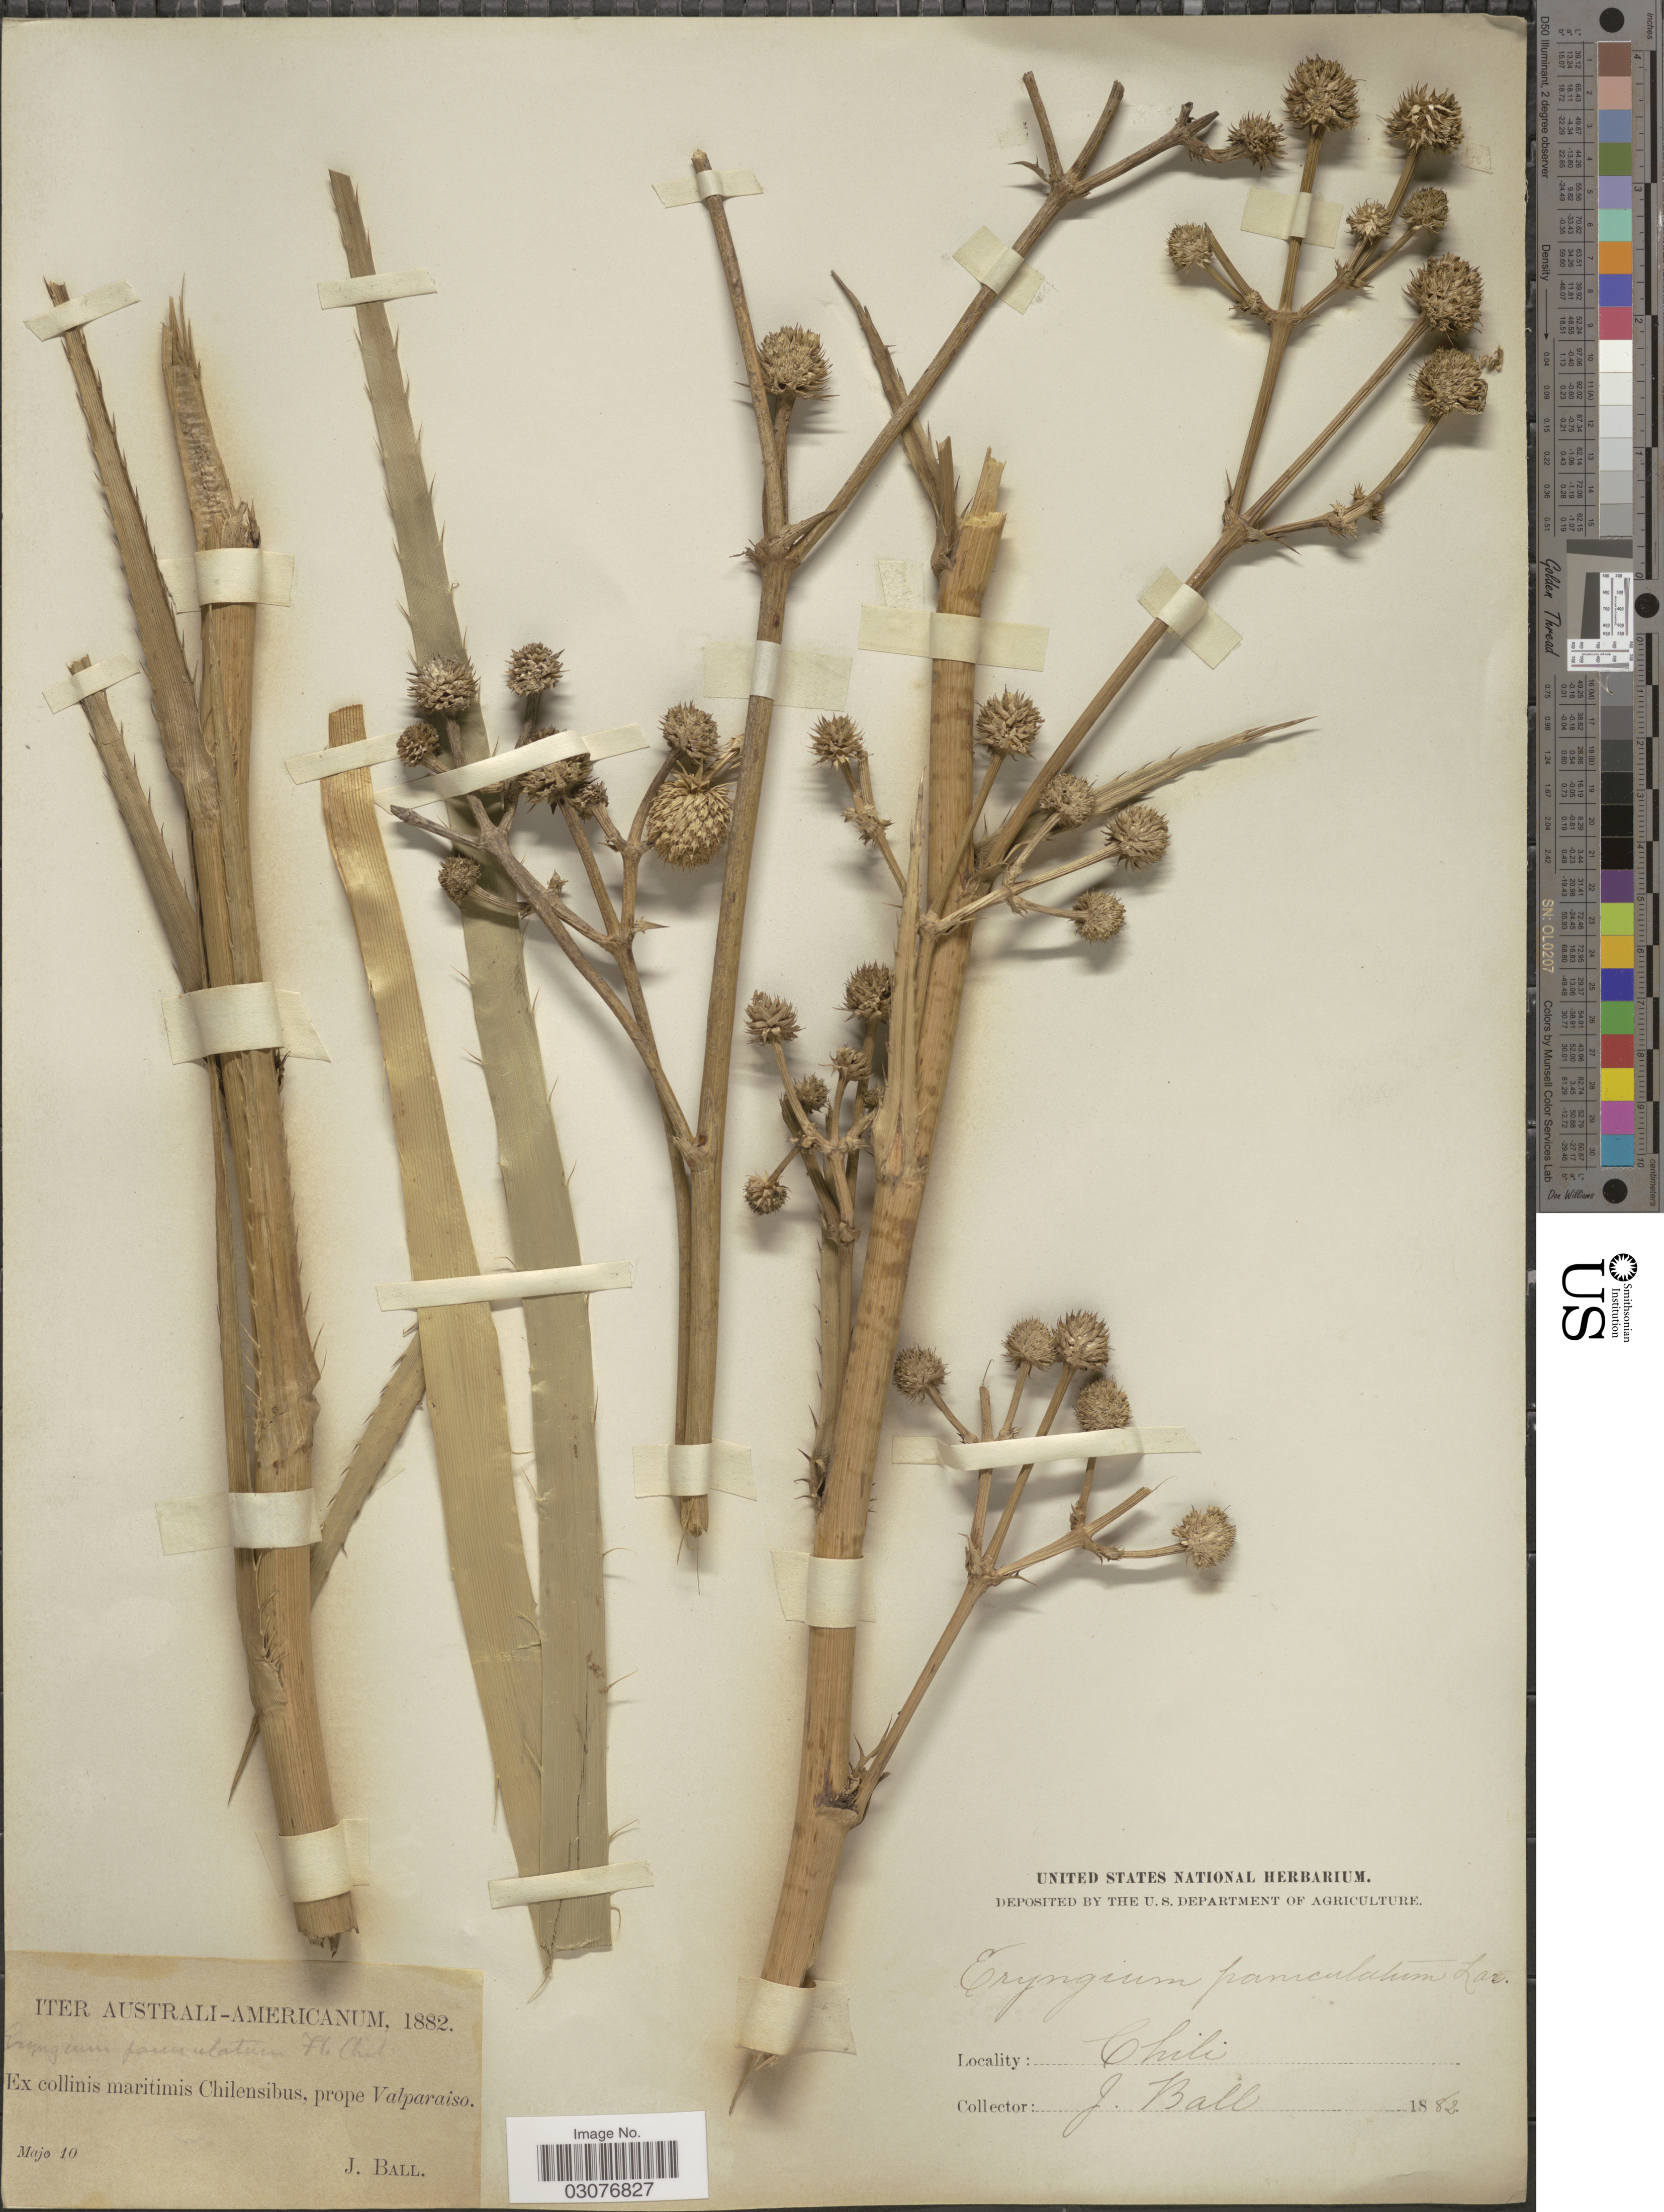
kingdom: Plantae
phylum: Tracheophyta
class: Magnoliopsida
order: Apiales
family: Apiaceae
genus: Eryngium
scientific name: Eryngium paniculatum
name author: Dombey ex Cav. & F. Delaroche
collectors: J. Ball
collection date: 1882-05-10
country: Chile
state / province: Valparaíso (V)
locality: Ex collinis maritimis Chilensibus, prope Valparaiso.